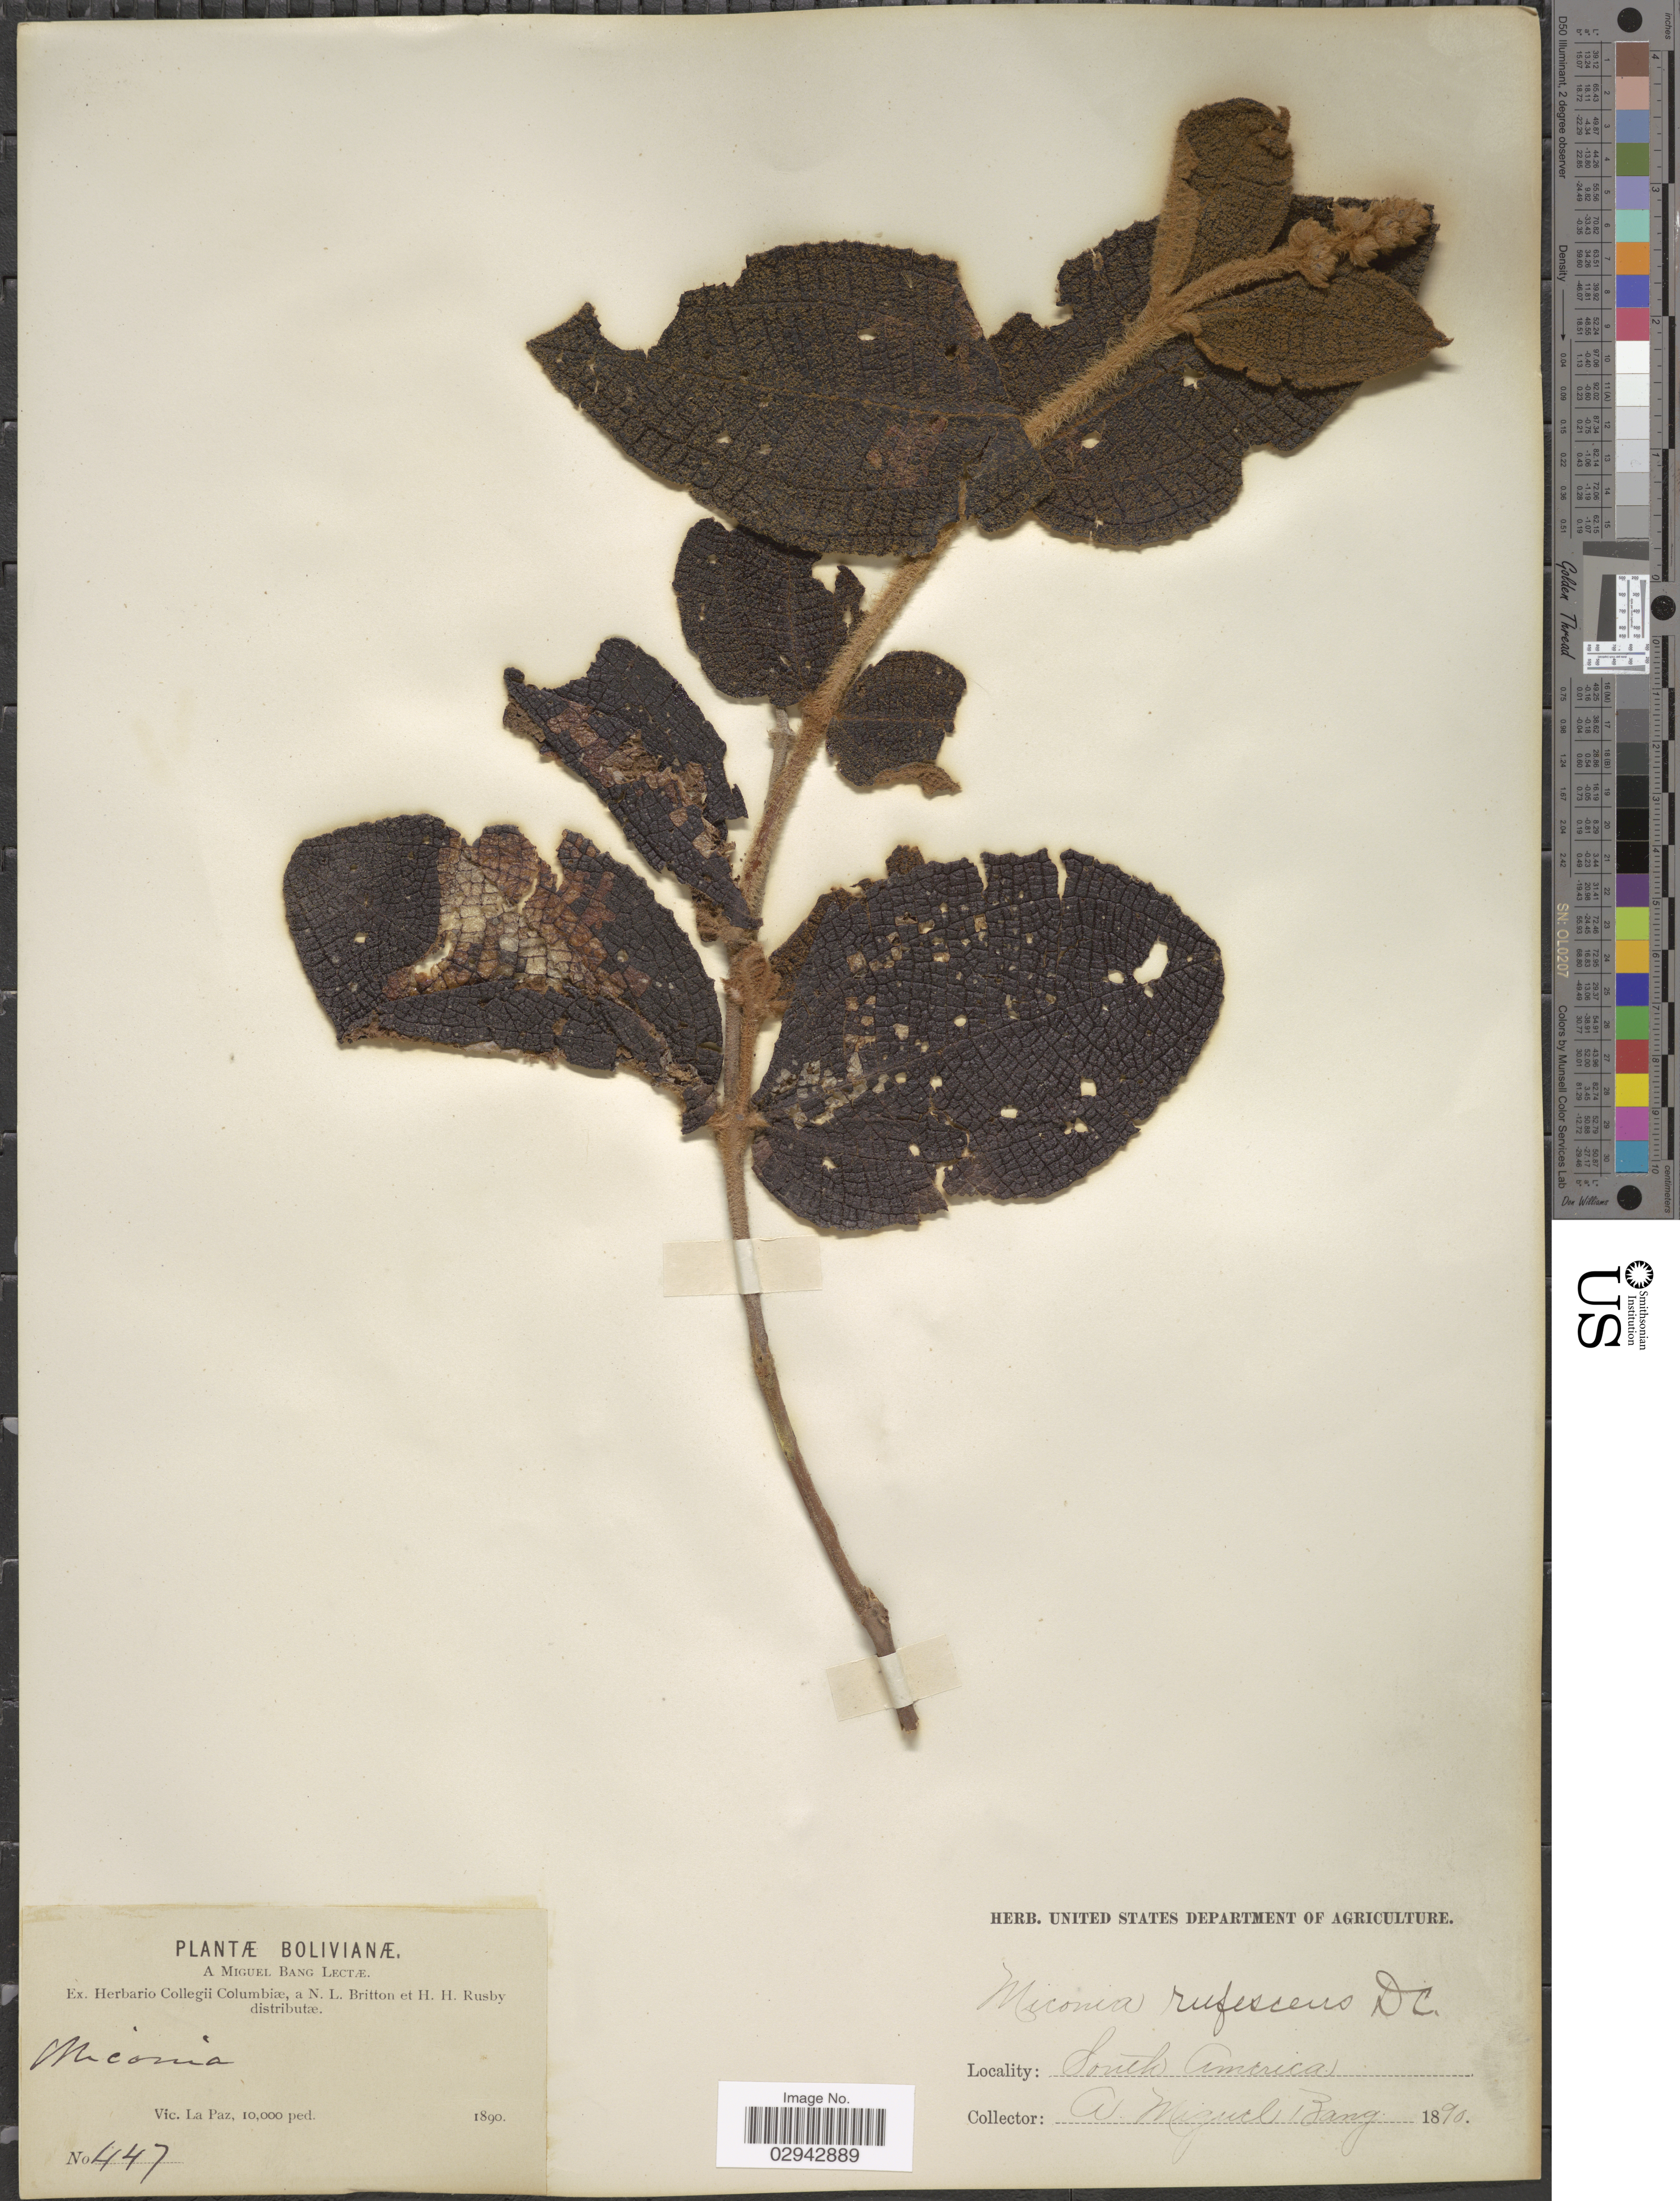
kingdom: Plantae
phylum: Tracheophyta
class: Magnoliopsida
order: Myrtales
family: Melastomataceae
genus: Miconia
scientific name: Miconia rufescens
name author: (Aubl.) DC.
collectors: M. Bang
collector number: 447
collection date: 1890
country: Bolivia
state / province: La Paz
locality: Vic. La Paz.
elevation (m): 3048